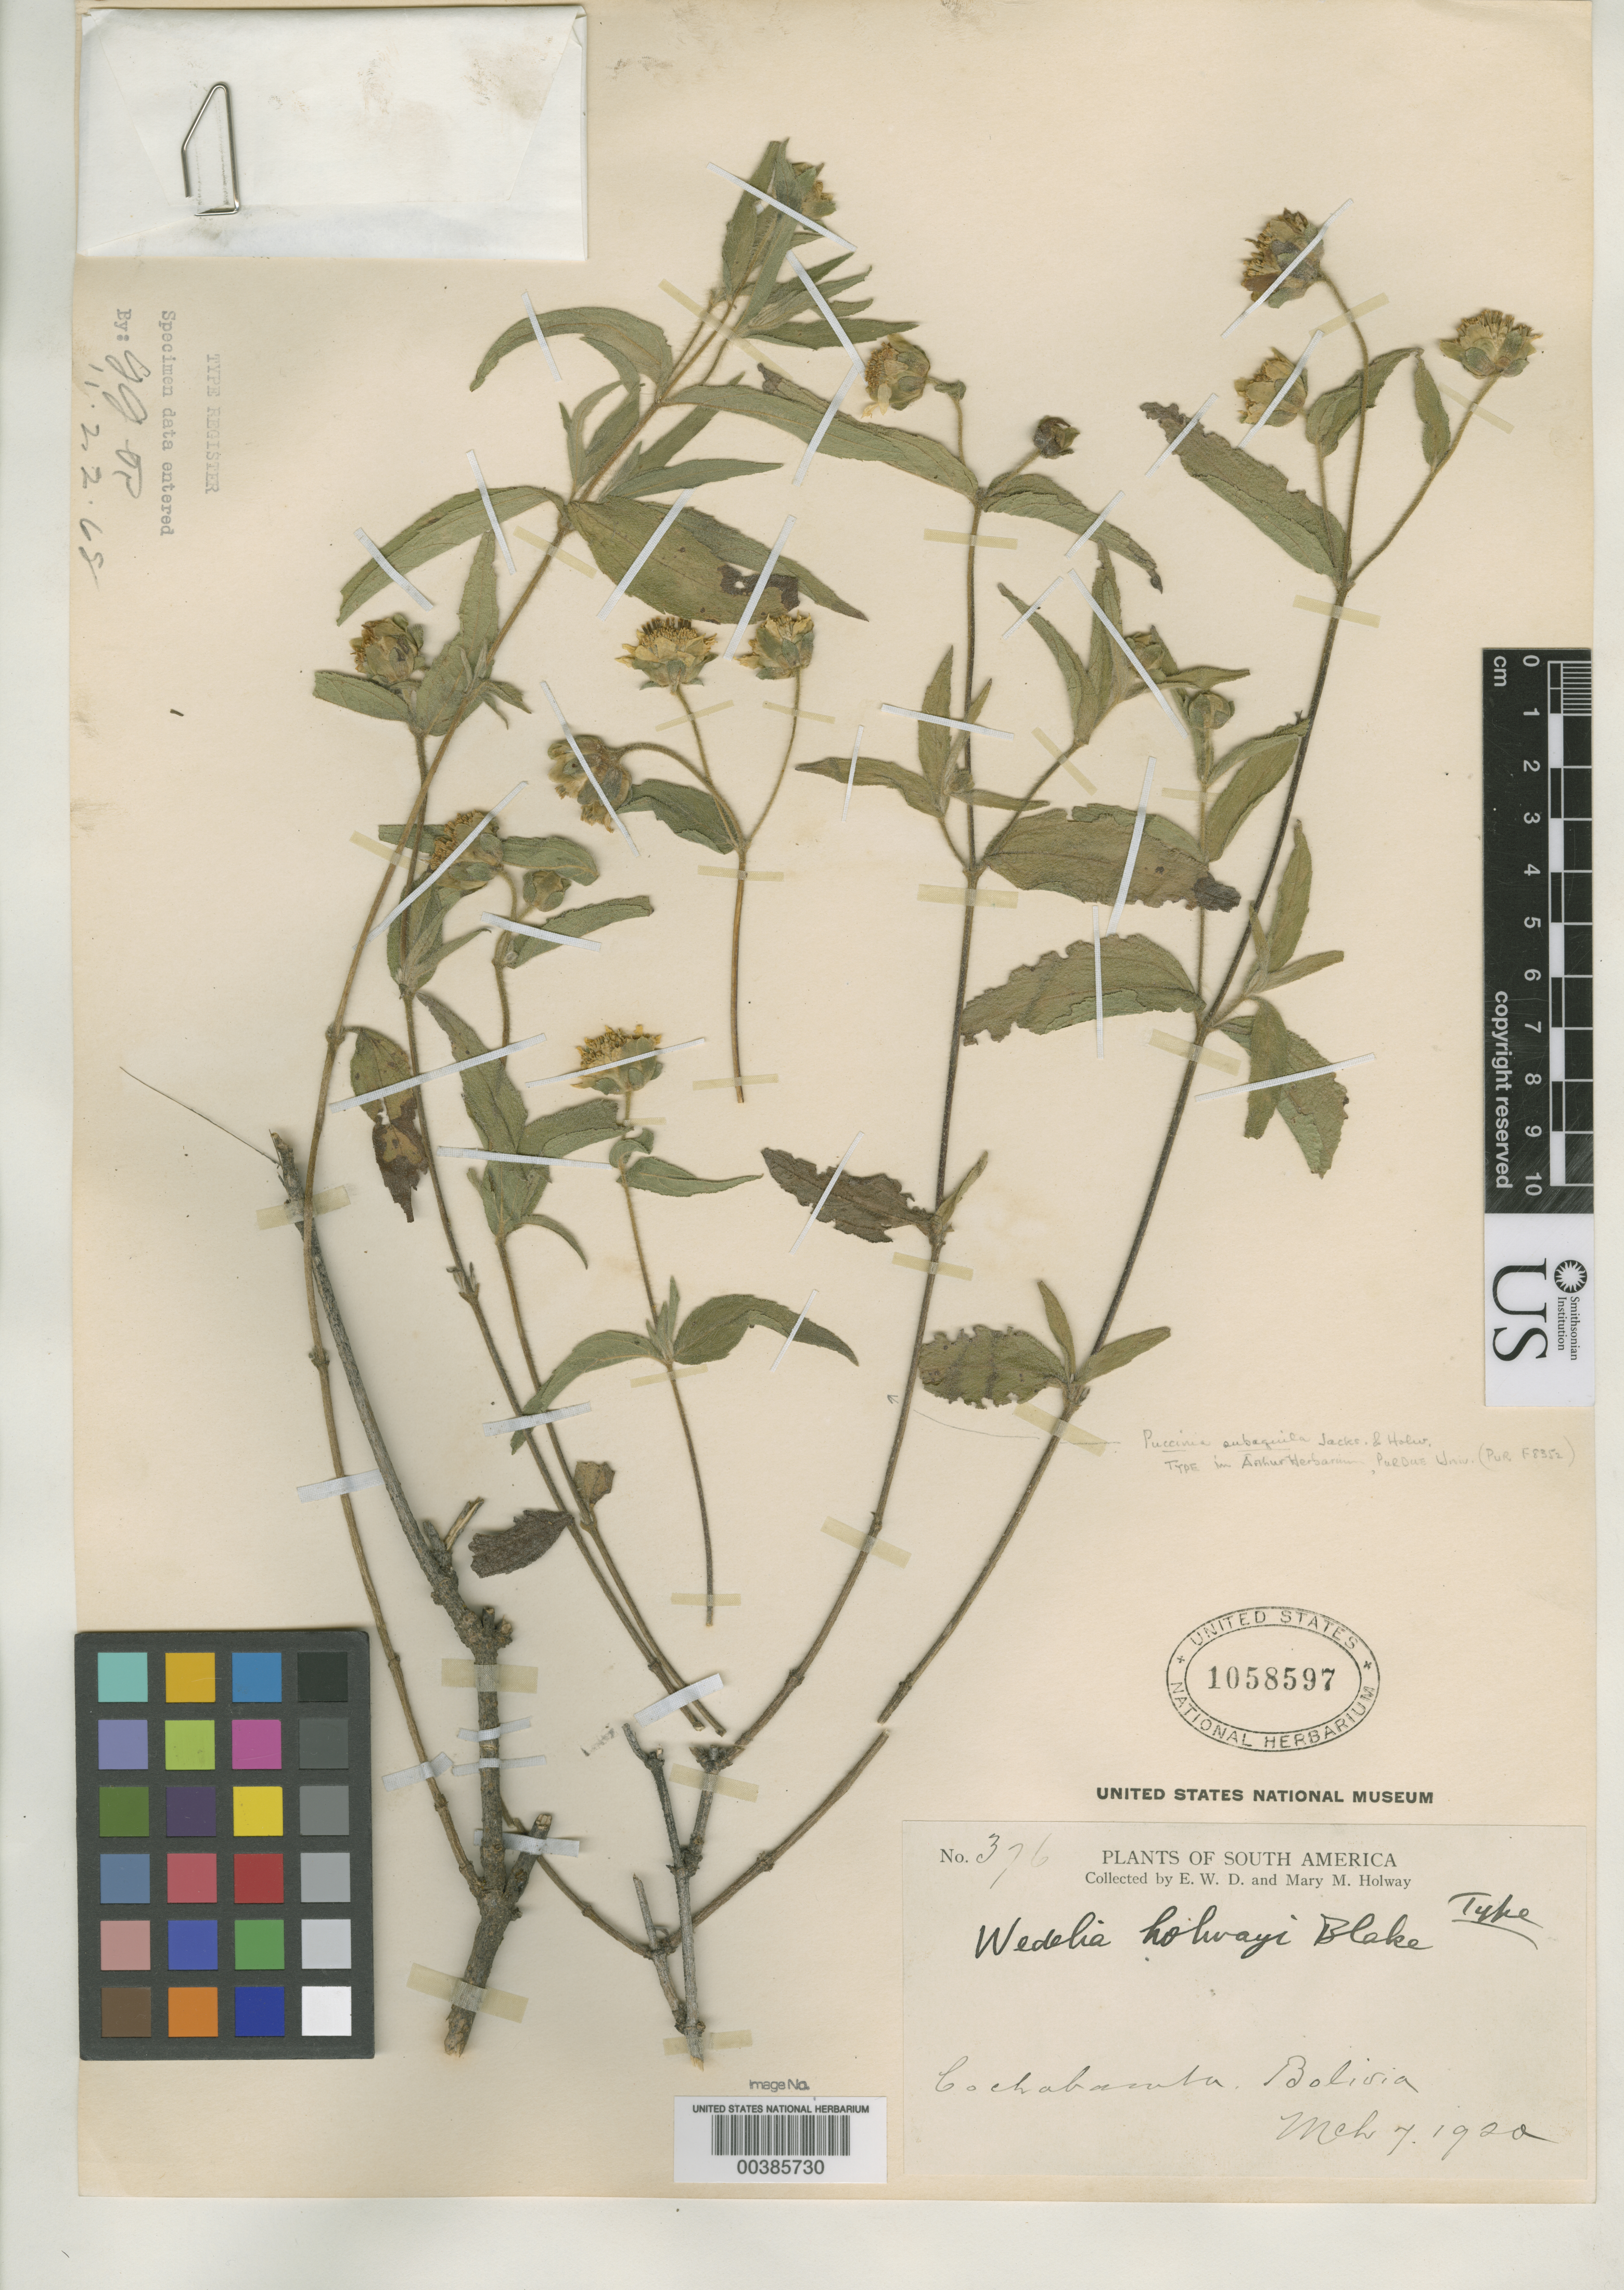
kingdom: Plantae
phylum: Tracheophyta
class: Magnoliopsida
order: Asterales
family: Asteraceae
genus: Wedelia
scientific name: Wedelia holwayi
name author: S.F. Blake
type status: Holotype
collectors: E. W. D. Holway & M. M. Holway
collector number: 376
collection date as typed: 07 Mar 1920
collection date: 1920-03-07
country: Bolivia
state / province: Cochabamba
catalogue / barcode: US 1058597